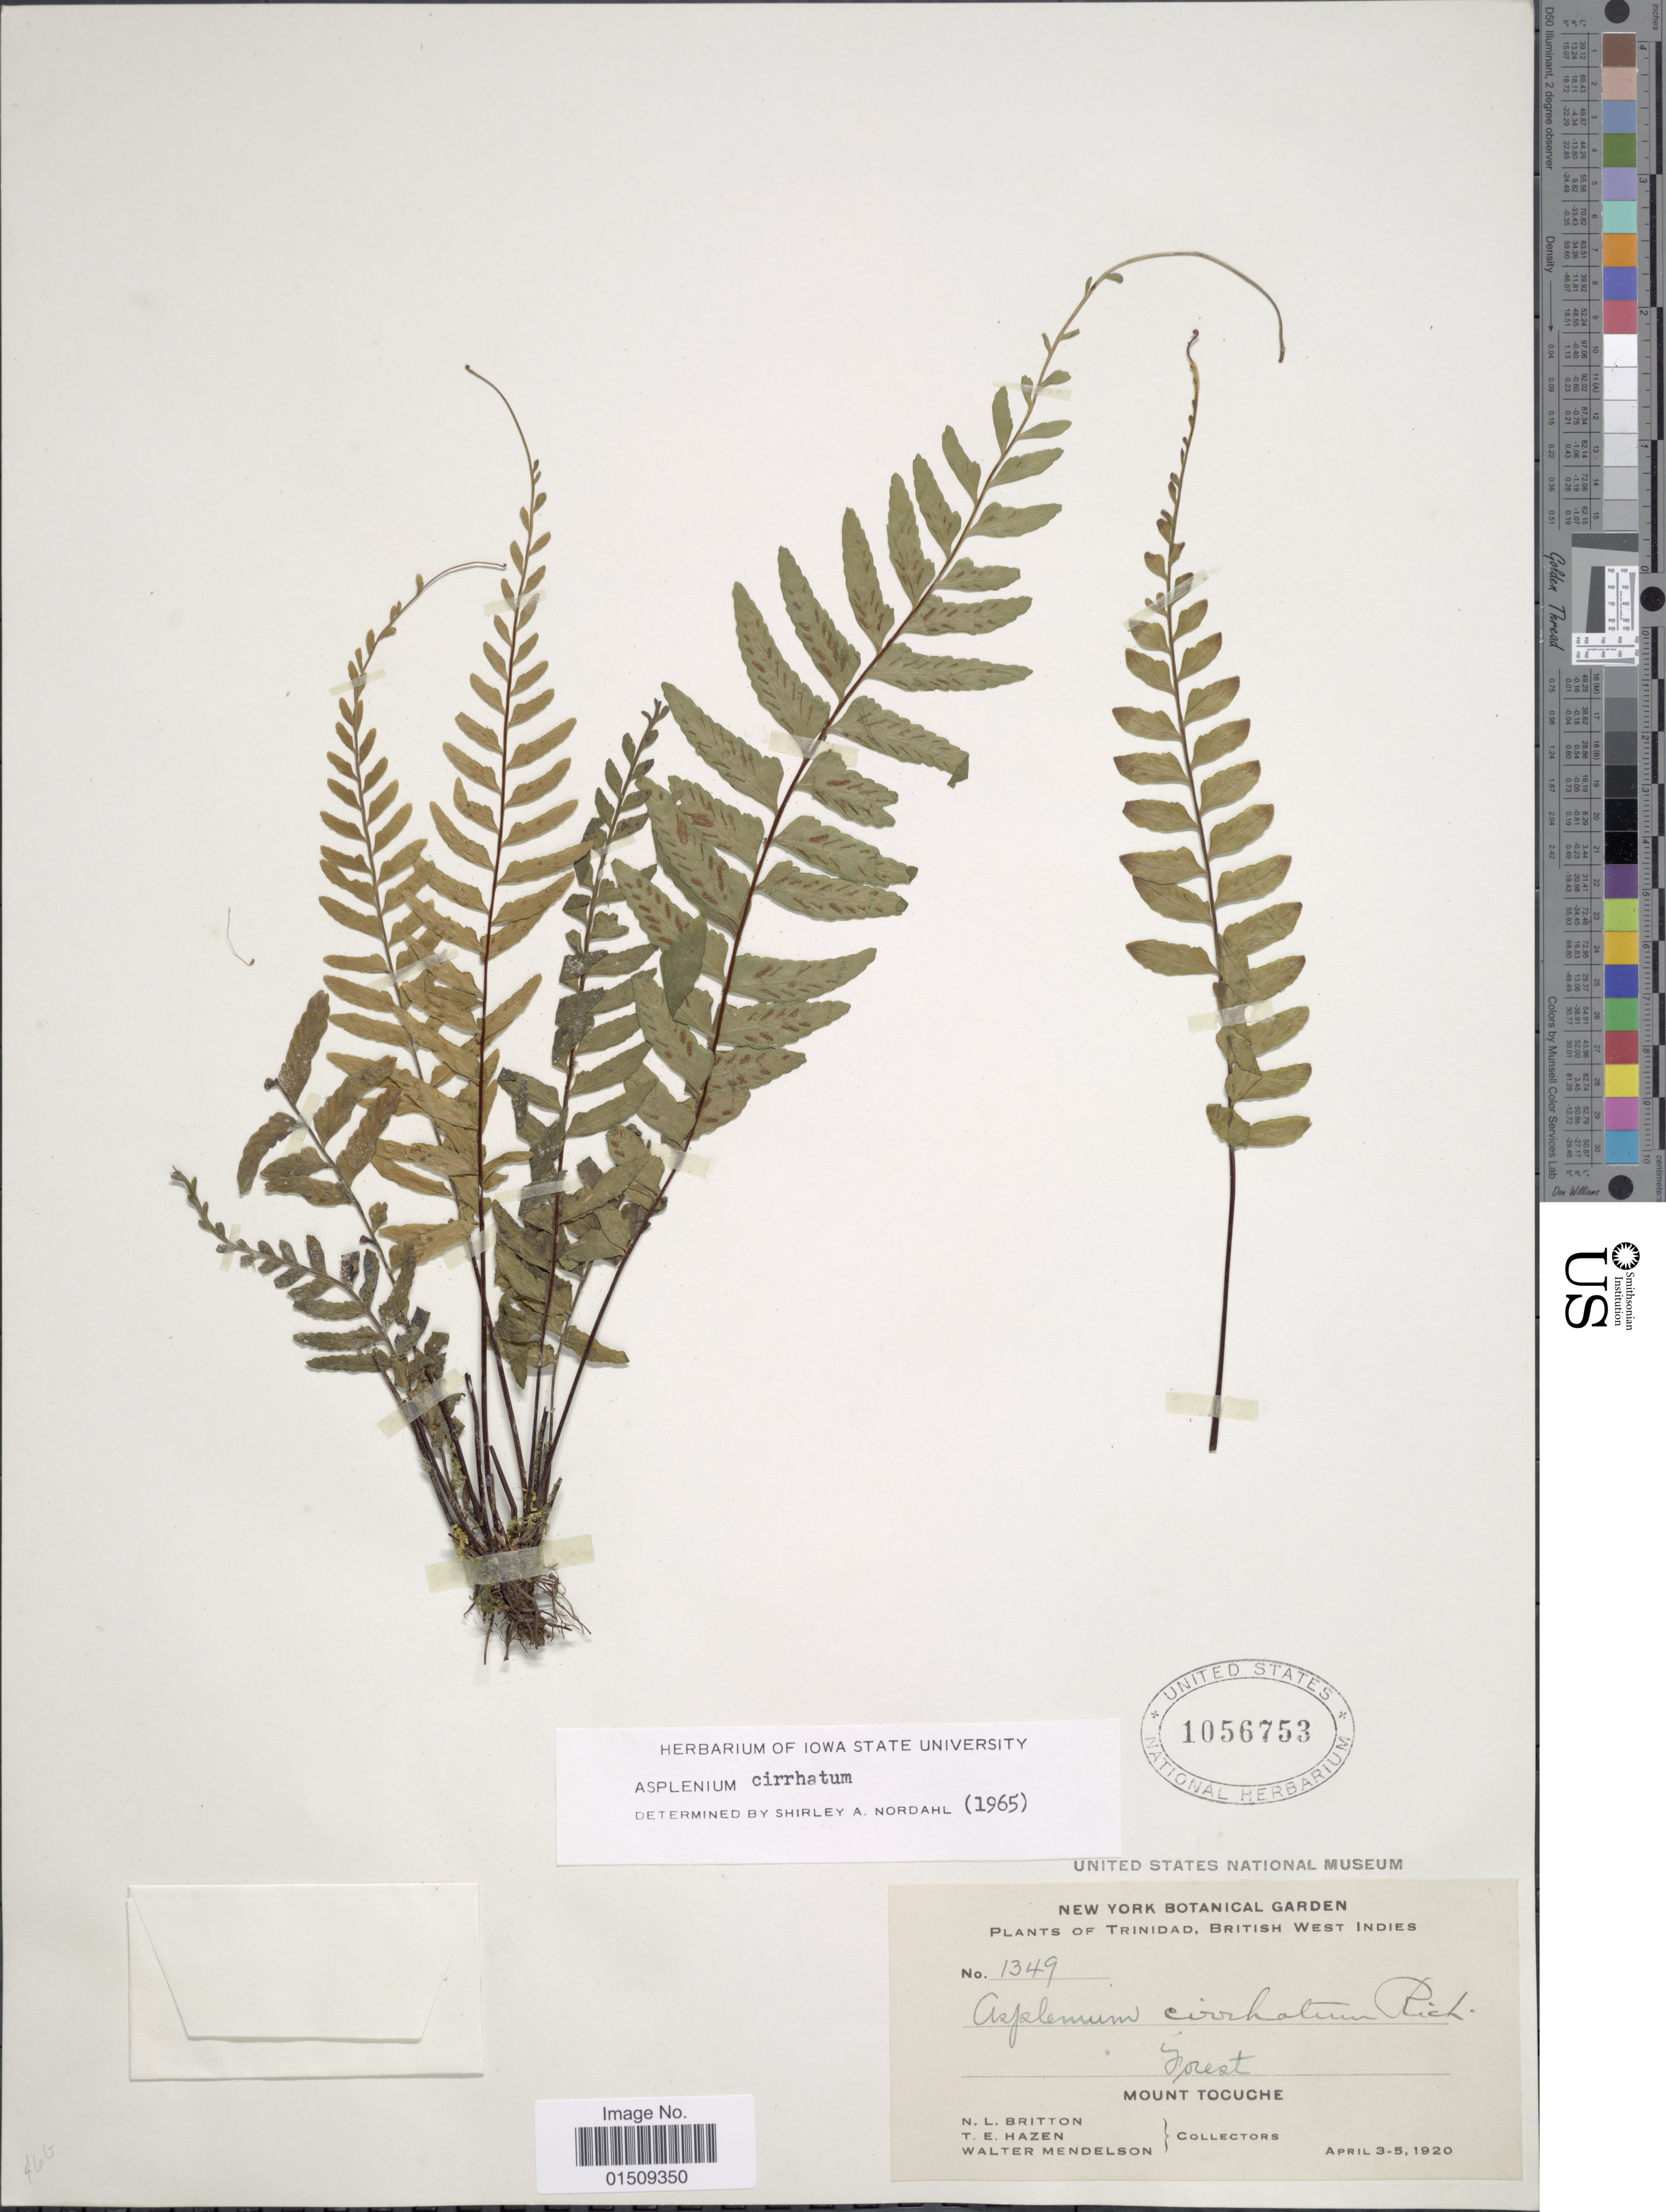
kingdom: Plantae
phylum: Tracheophyta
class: Polypodiopsida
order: Polypodiales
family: Aspleniaceae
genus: Asplenium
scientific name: Asplenium radicans var. cirrhatum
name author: (Rich. ex Willd.) Rosenst.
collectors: N. Britton, T. E. Hazen & W. Mendelson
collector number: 1349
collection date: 1920-04-03/1920-04-05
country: Trinidad and Tobago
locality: Trinidad, British West Indies, Mount Tocuche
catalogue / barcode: US 1056753